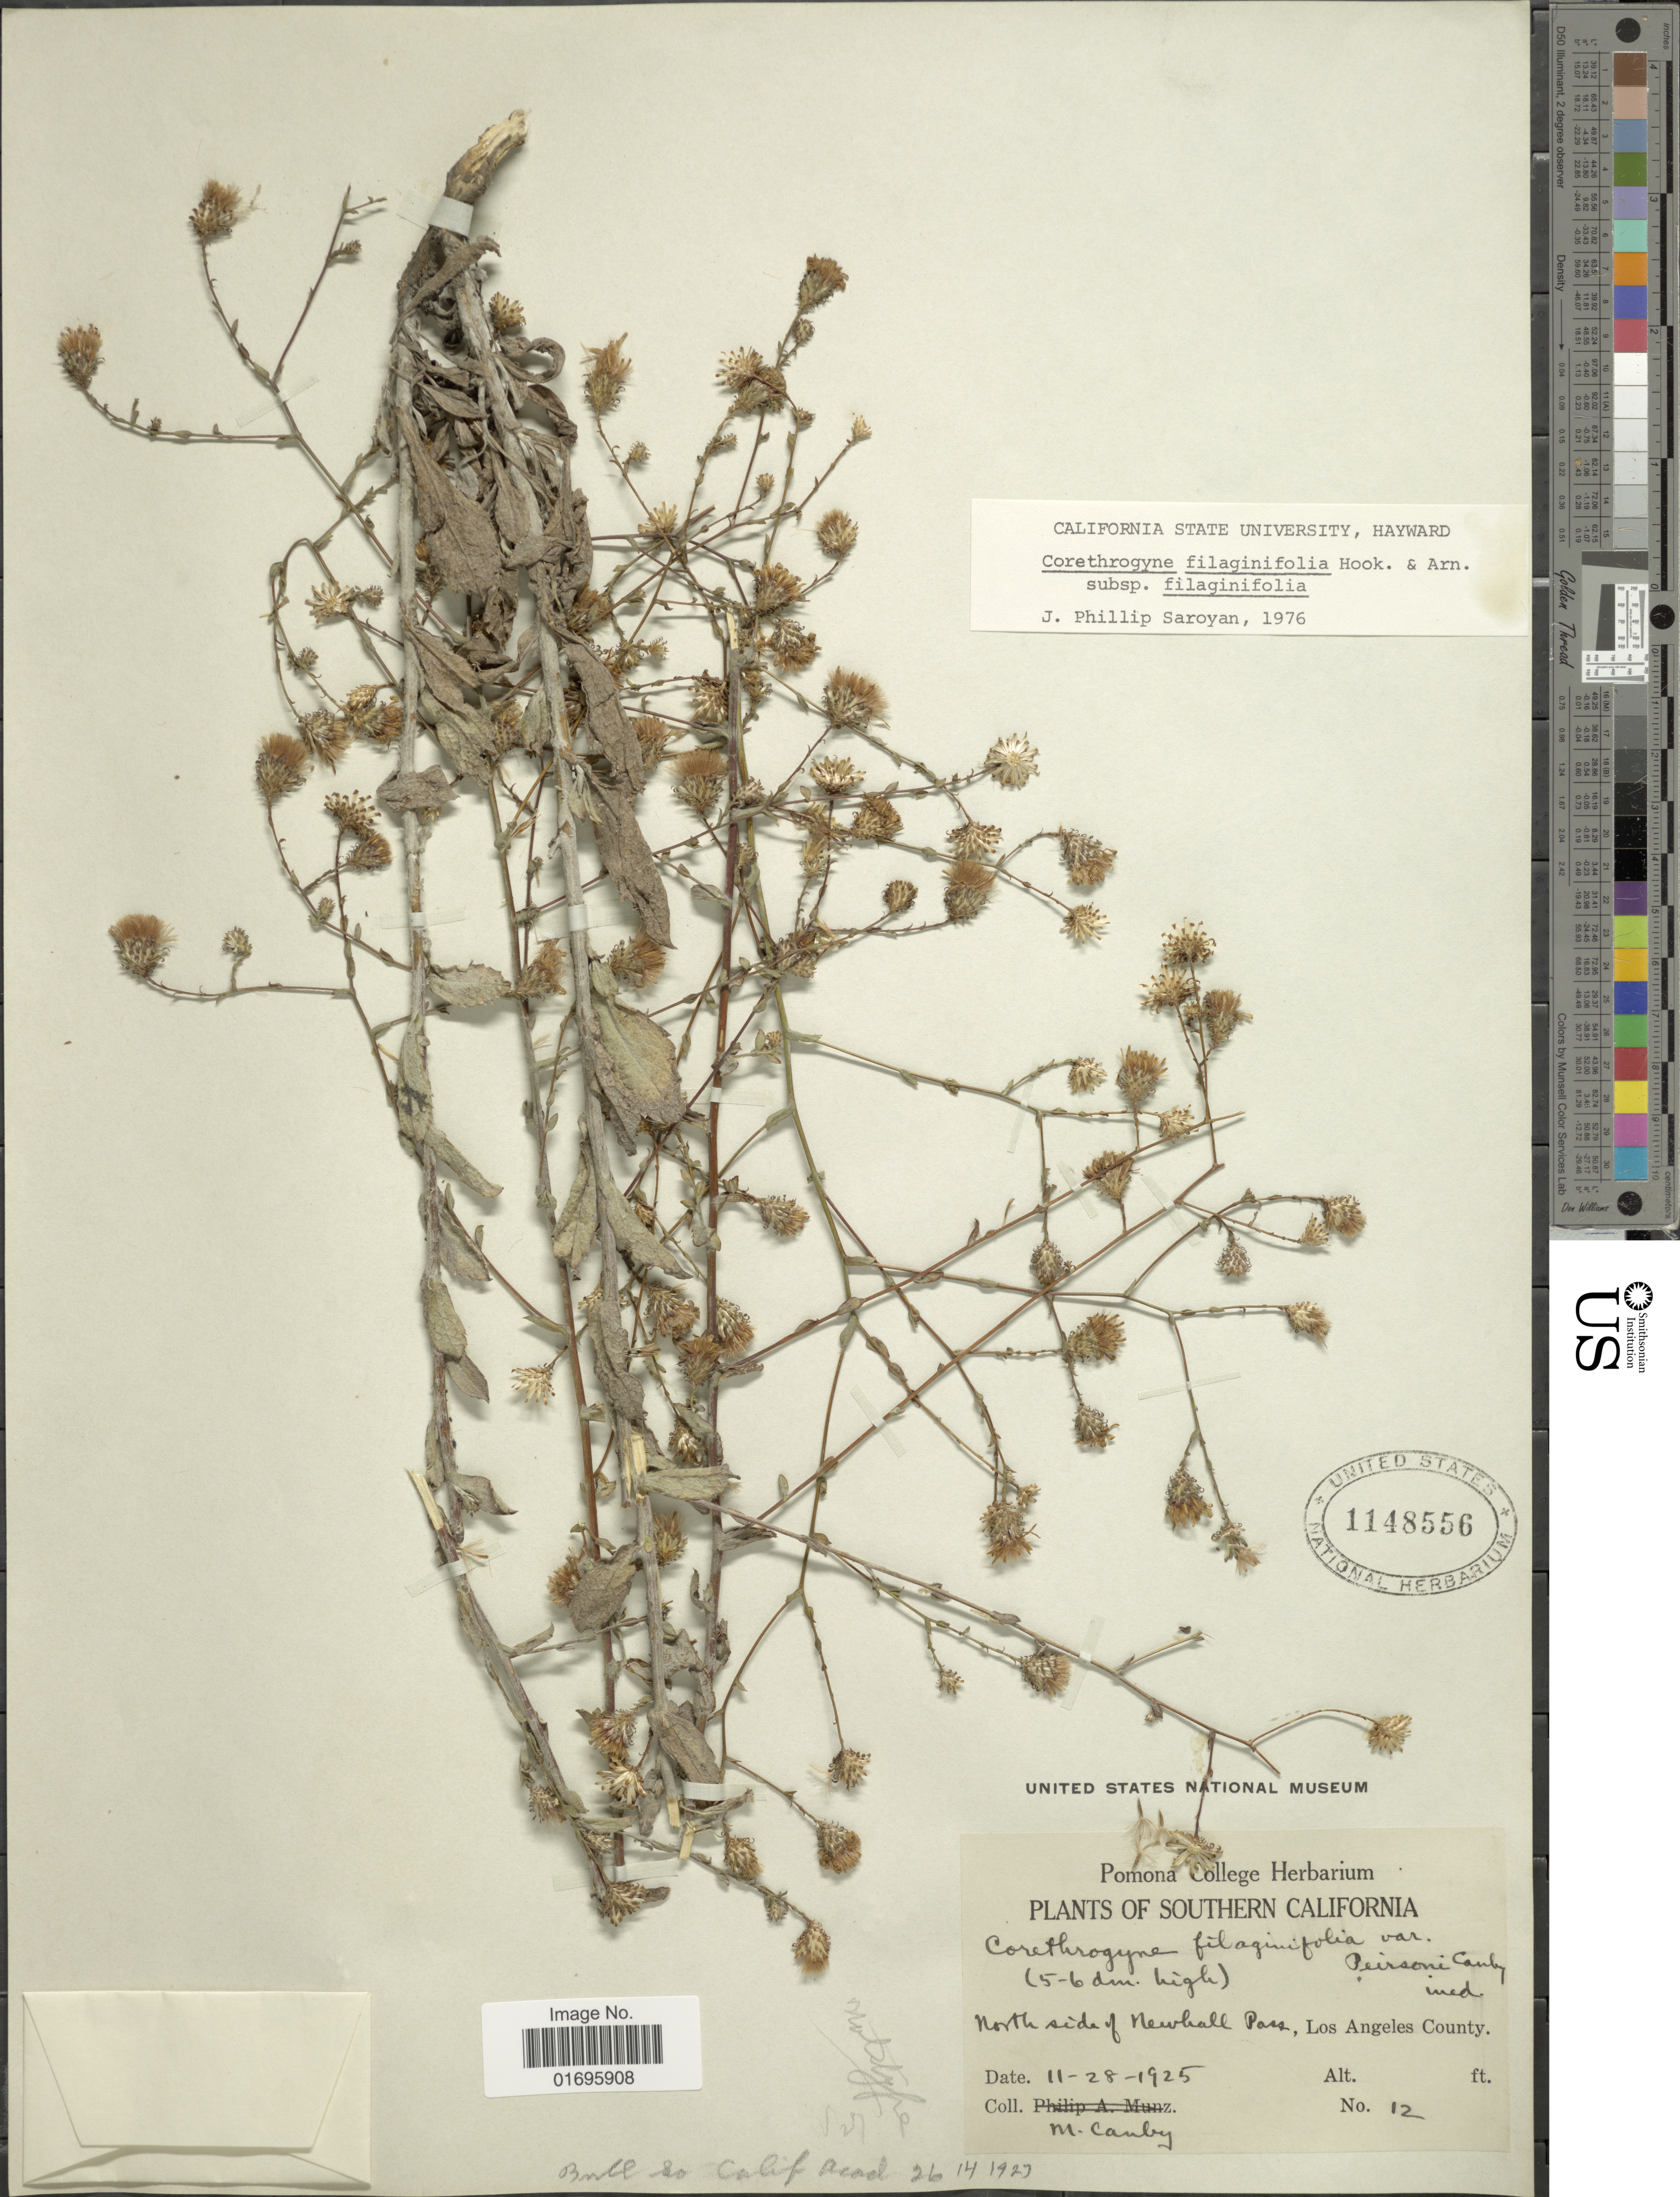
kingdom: Plantae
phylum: Tracheophyta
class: Magnoliopsida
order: Asterales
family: Asteraceae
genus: Corethrogyne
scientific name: Corethrogyne filaginifolia var. filaginifolia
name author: (Hook.) Nutt.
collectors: W. Canby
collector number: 12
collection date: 1925-11-28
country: United States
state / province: California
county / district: Los Angeles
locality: Southern California. North side of Newhall Pass, Los Angeles County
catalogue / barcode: US 1148556